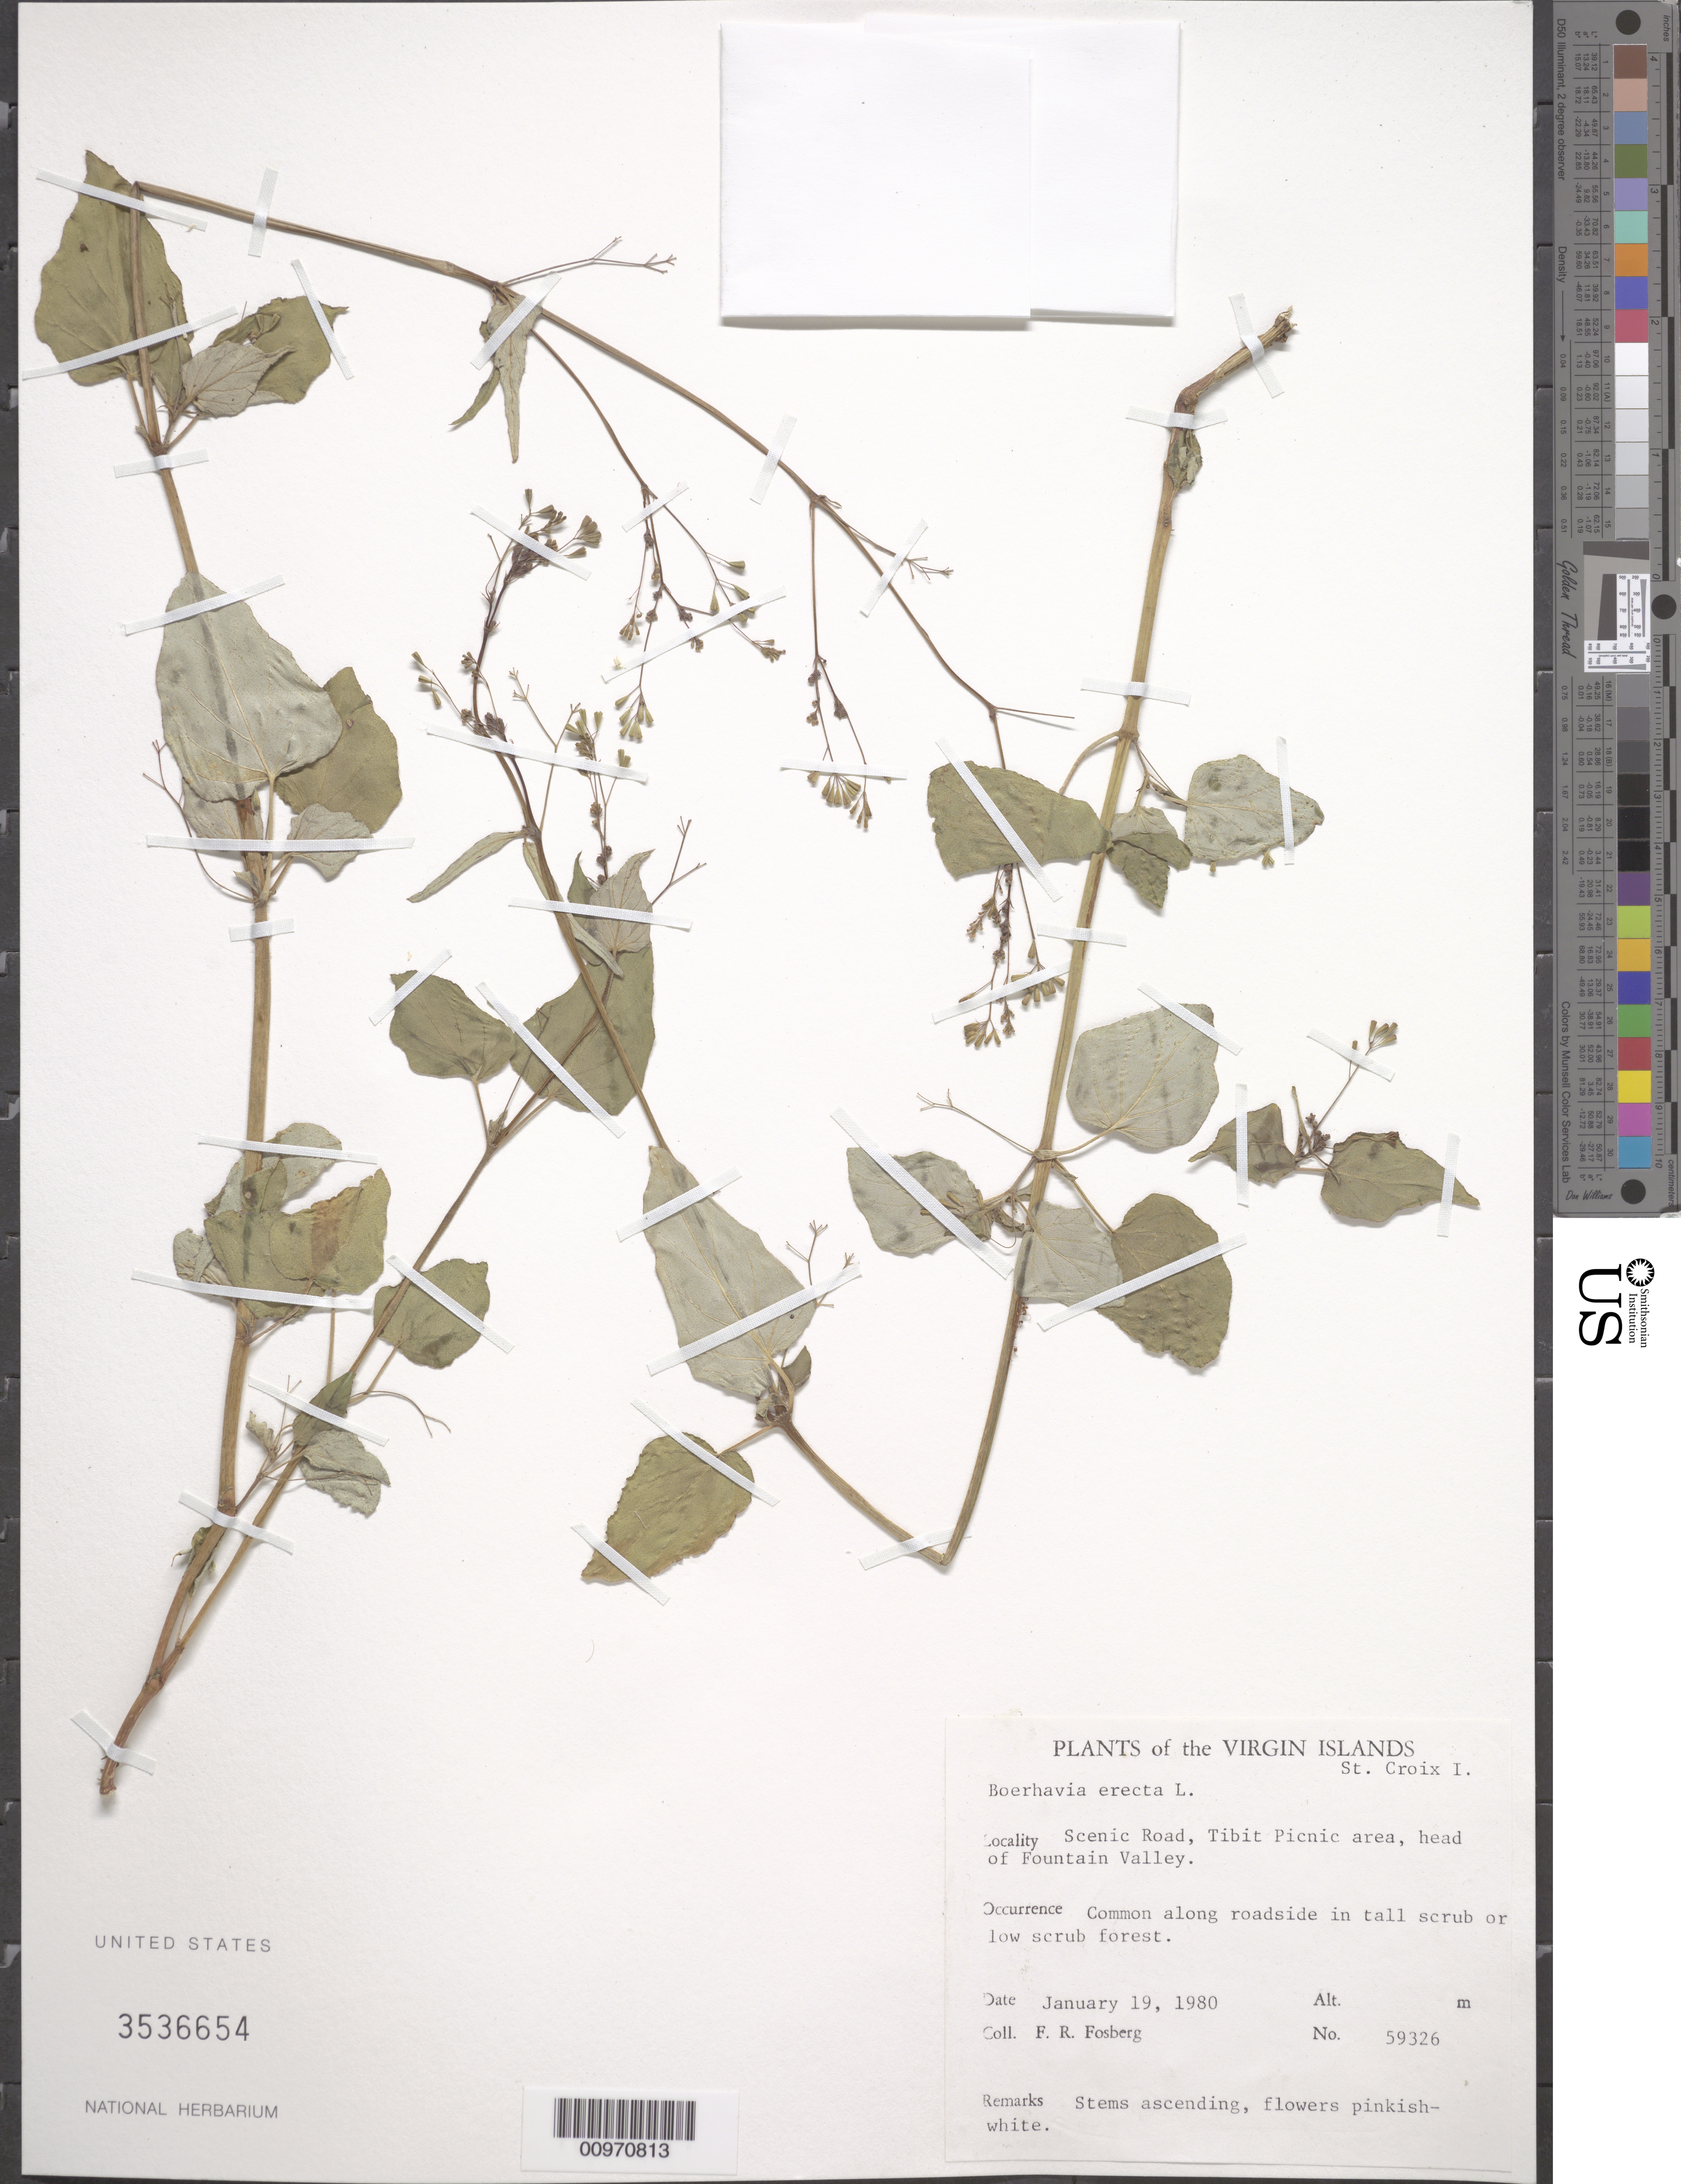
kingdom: Plantae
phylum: Tracheophyta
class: Magnoliopsida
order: Caryophyllales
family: Nyctaginaceae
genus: Boerhavia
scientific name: Boerhavia erecta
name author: L.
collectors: F. R. Fosberg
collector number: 59326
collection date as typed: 19 Jan 1980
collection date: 1980-01-19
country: U.S. Virgin Islands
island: St. Croix I.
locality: Scenic Road, Tibit Picnic area, head of Fountain Valley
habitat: Common along roadsides in tall scrub or low scrub forest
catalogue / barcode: US 3536654